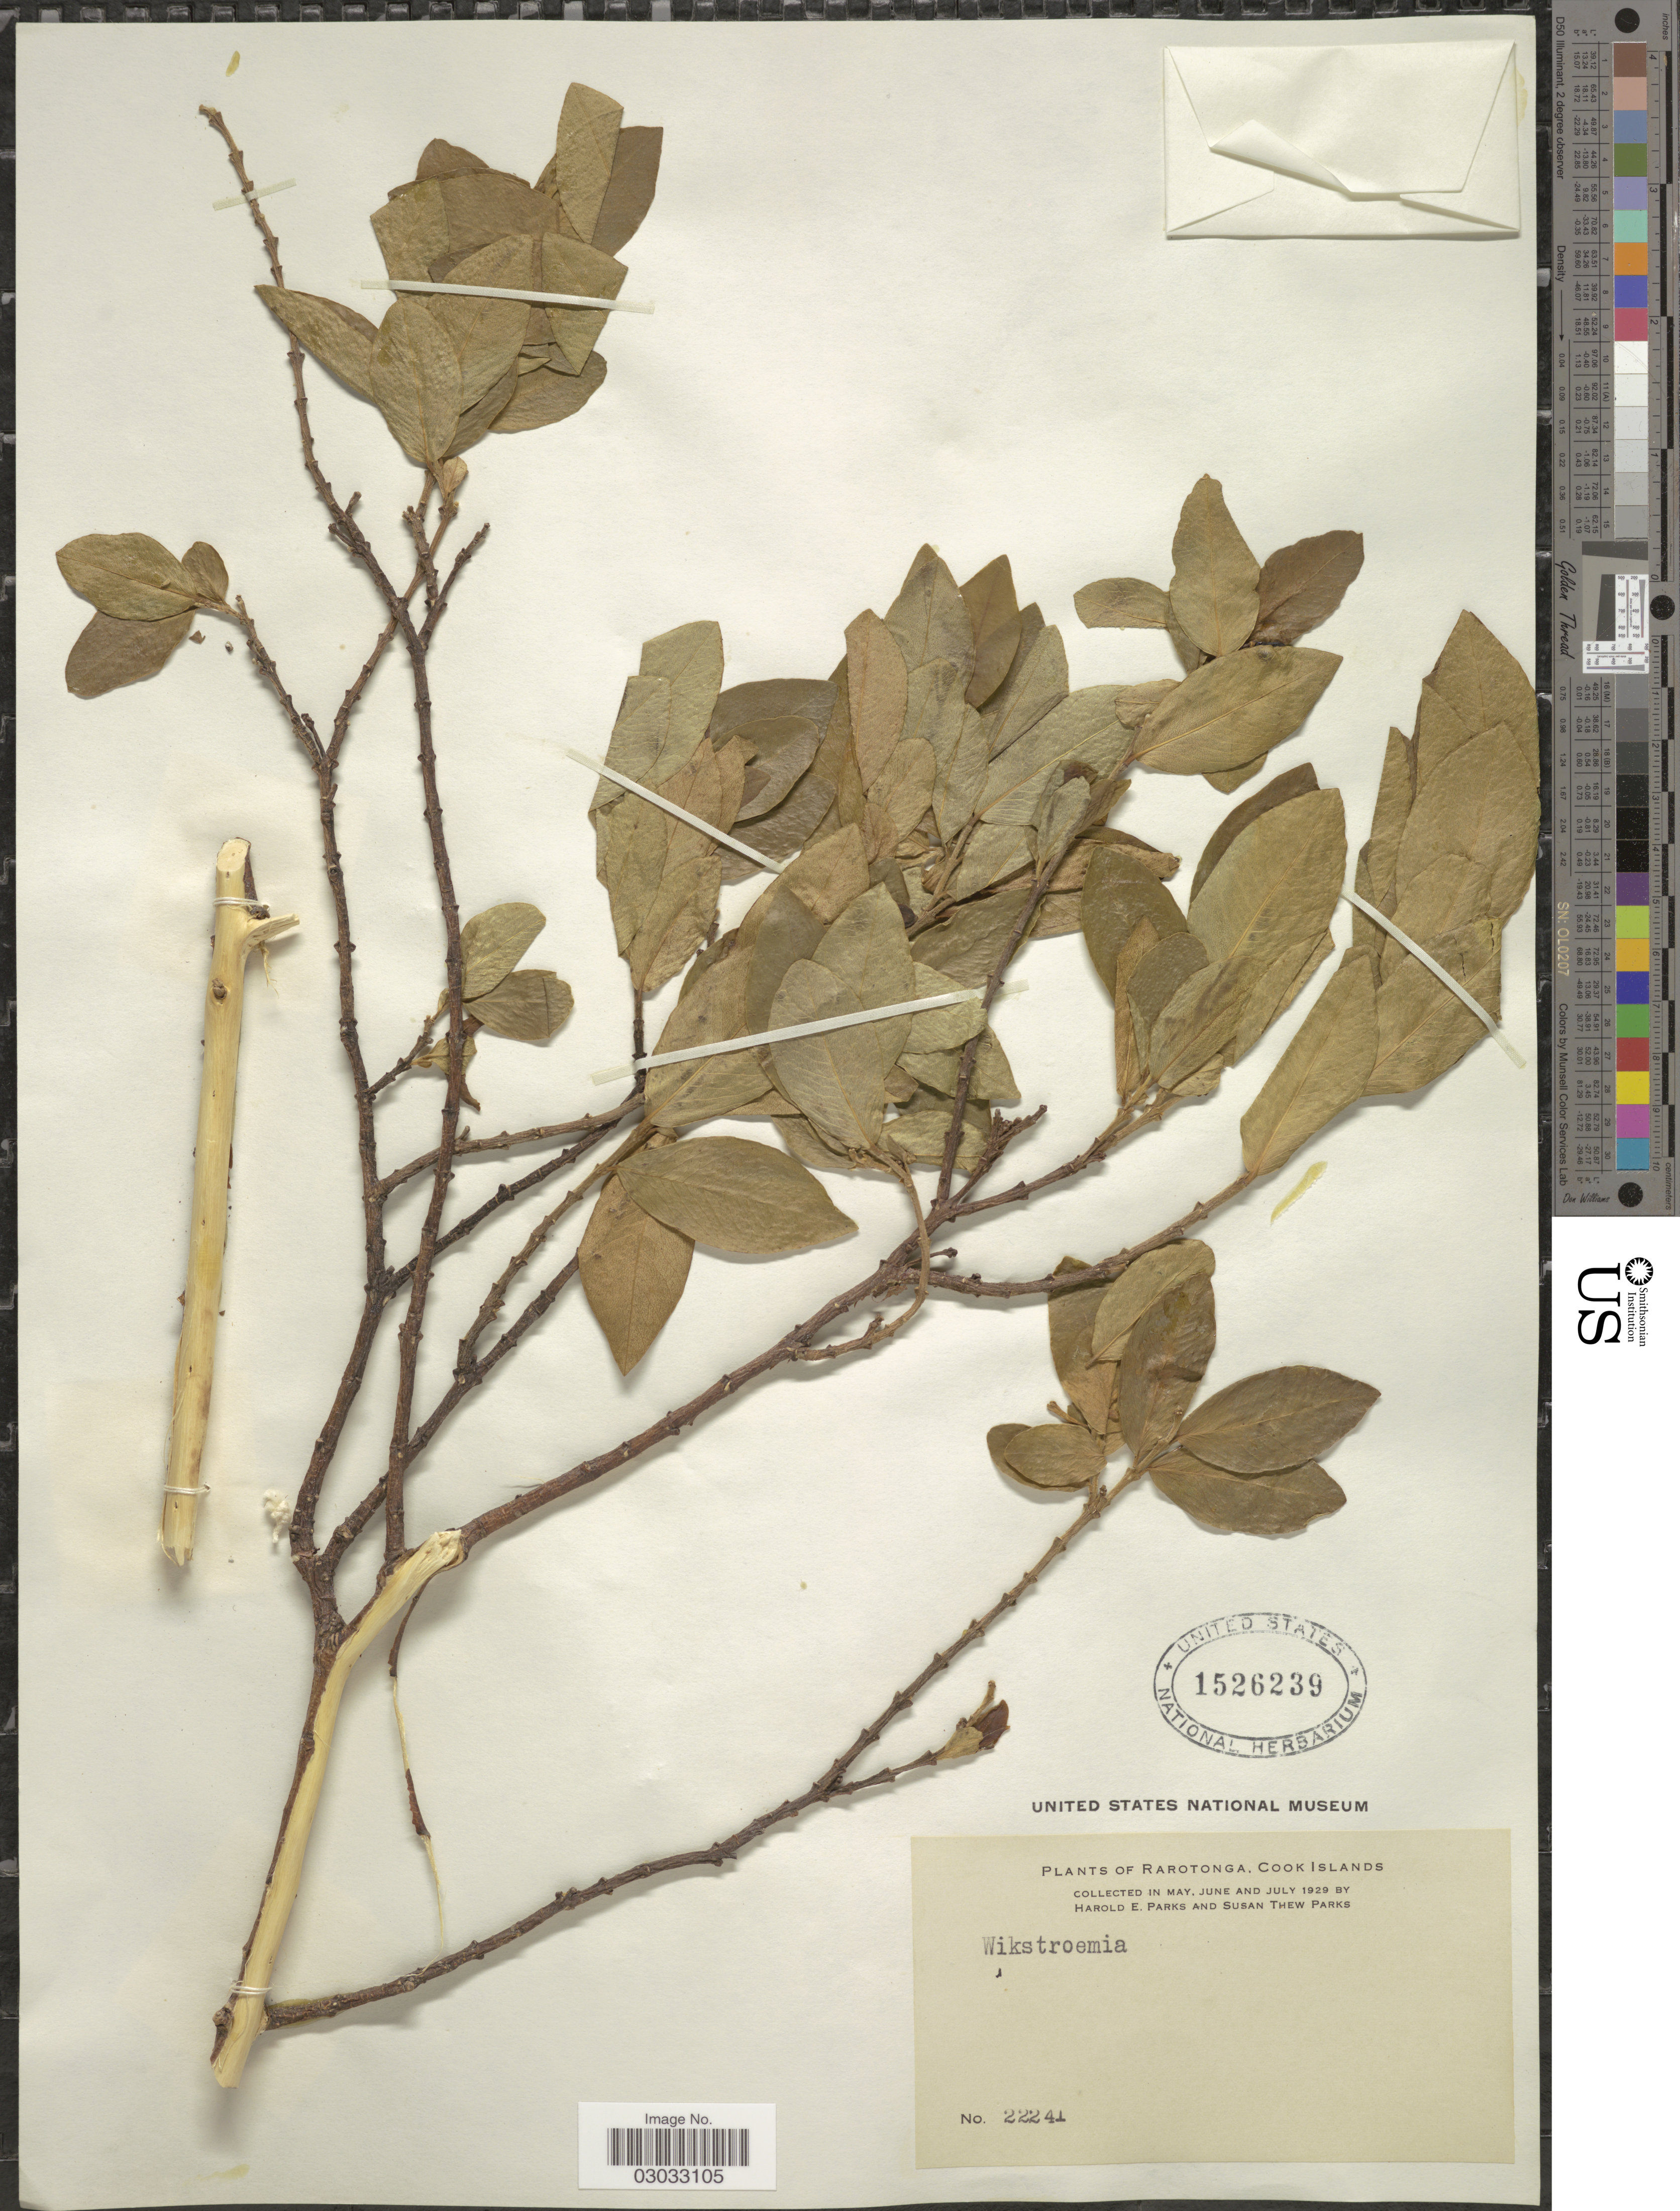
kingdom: Plantae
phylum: Tracheophyta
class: Magnoliopsida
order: Malvales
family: Thymelaeaceae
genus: Wikstroemia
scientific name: Wikstroemia sp.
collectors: H. E. Parks & S. Parks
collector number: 22241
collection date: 1929-05/1929-07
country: Cook Islands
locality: Rarotonga.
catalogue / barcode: US 1526239